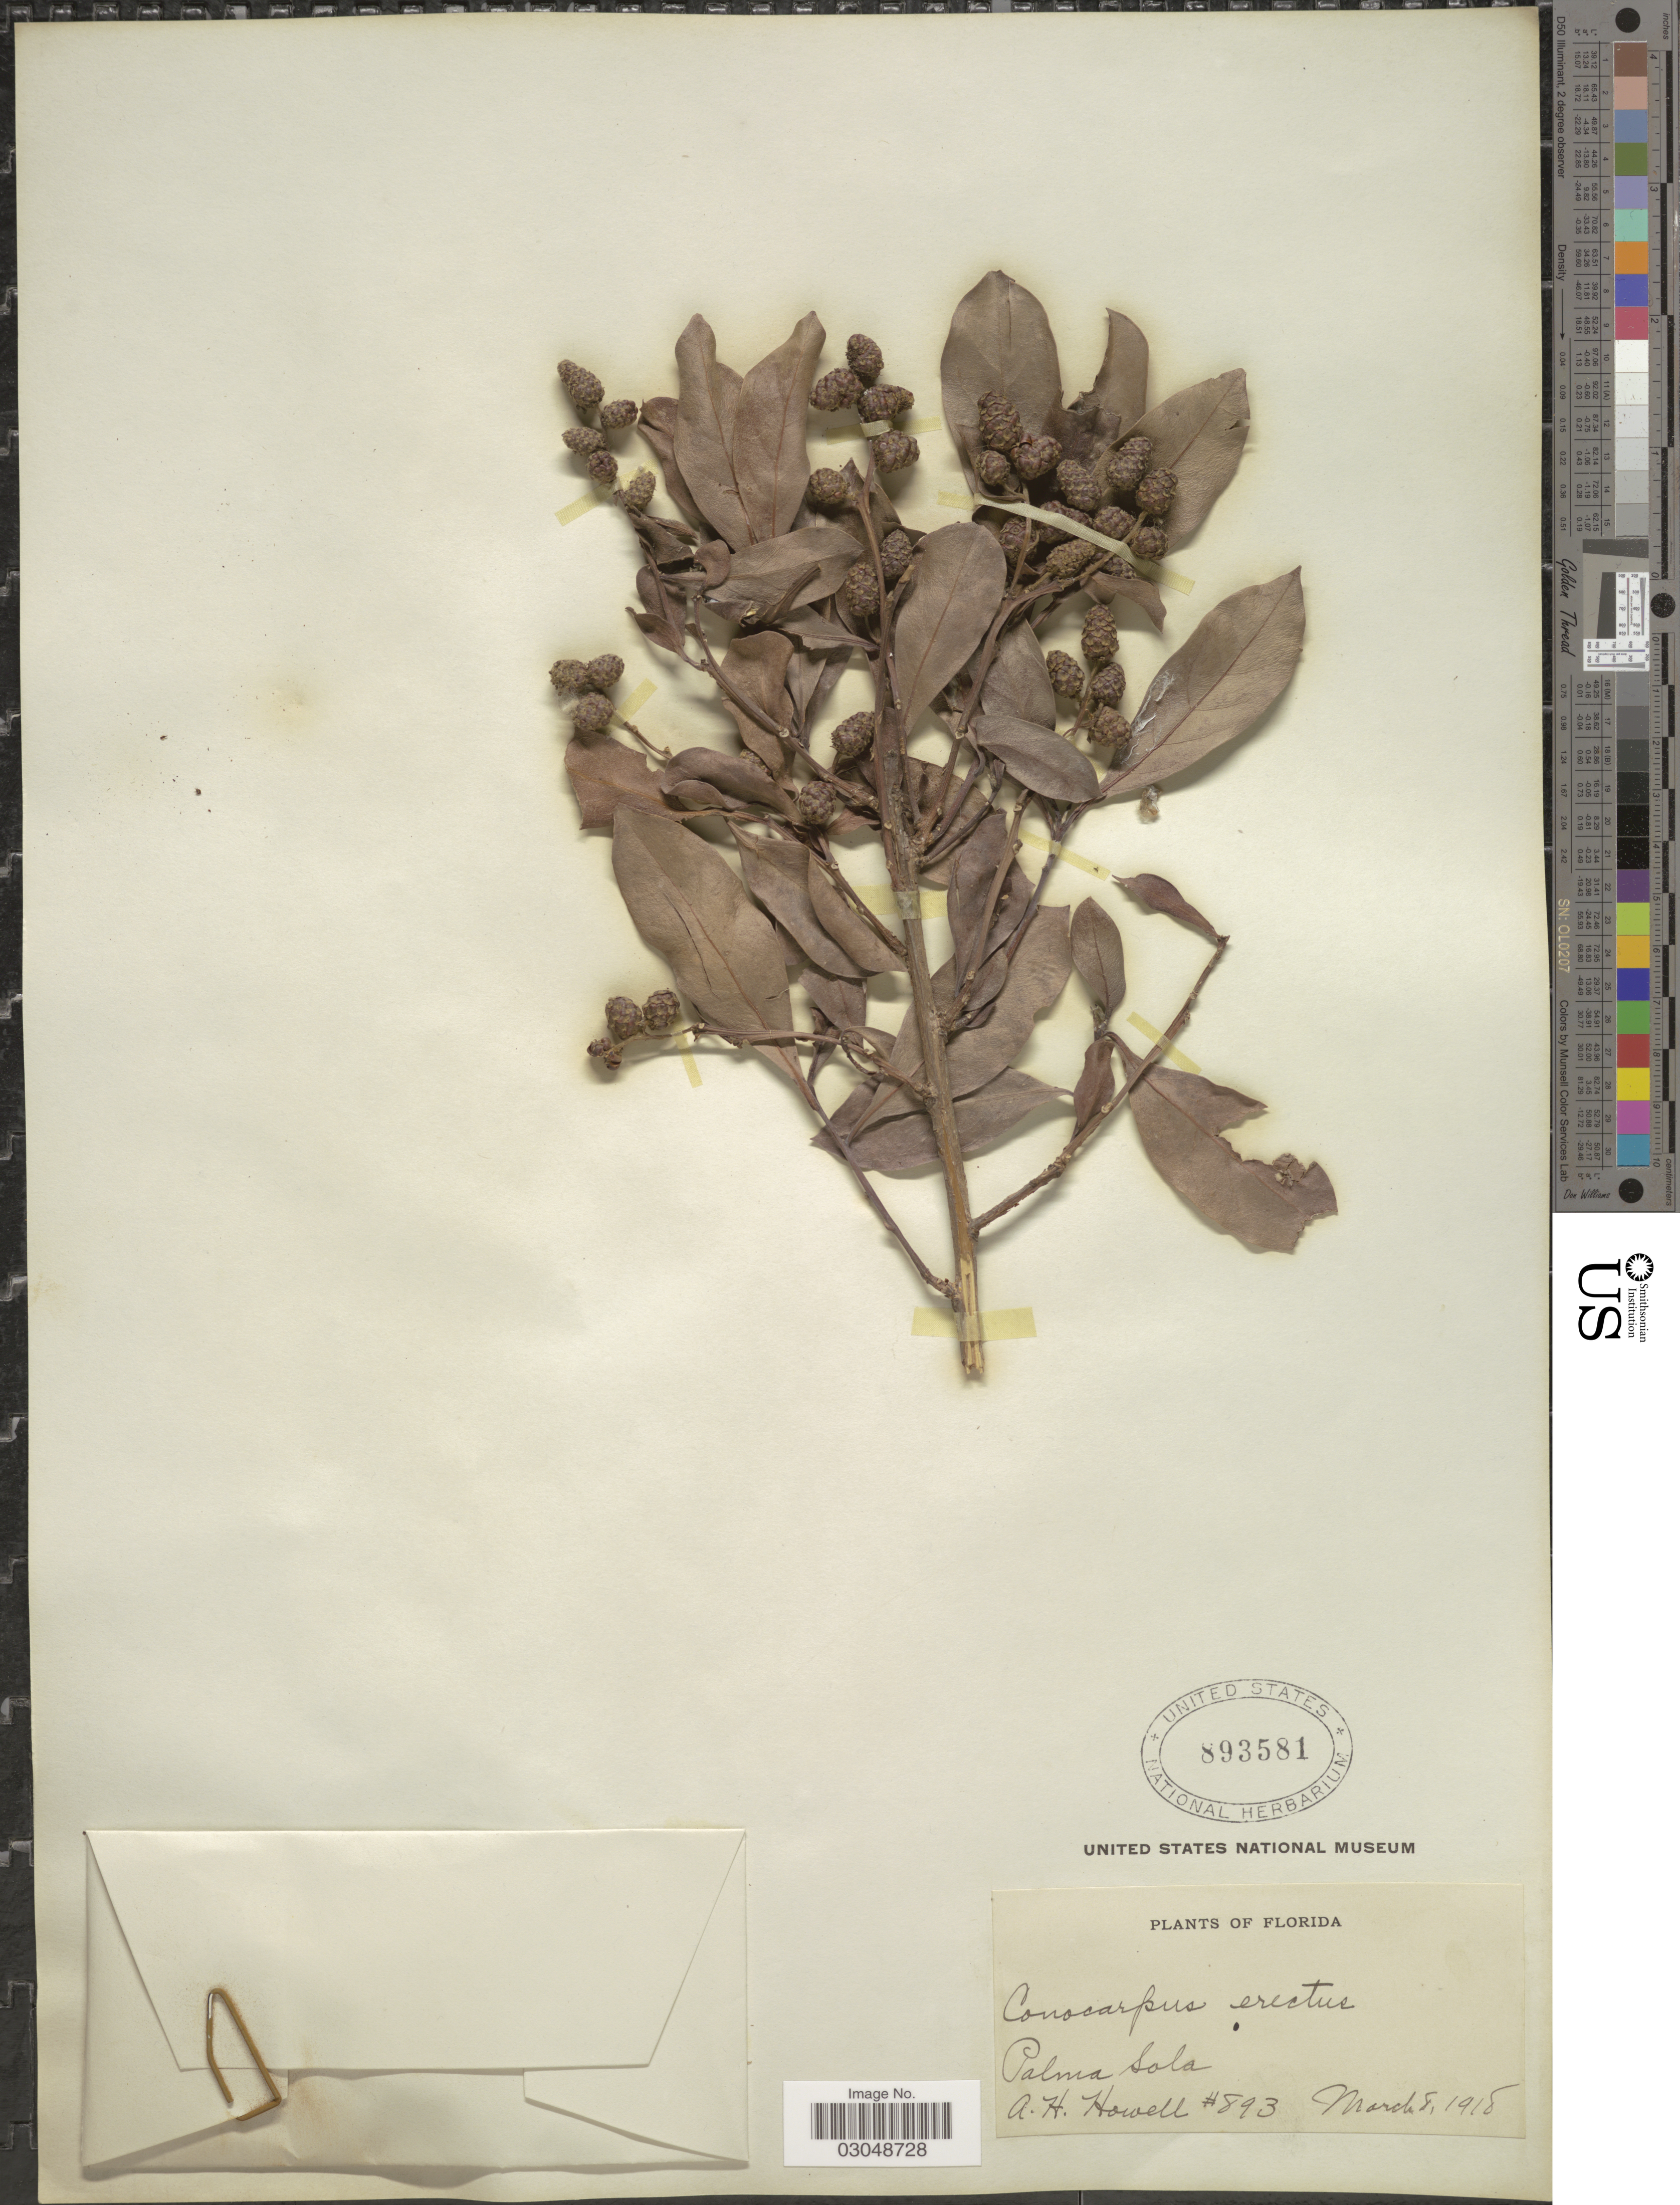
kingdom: Plantae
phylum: Tracheophyta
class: Magnoliopsida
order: Myrtales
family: Combretaceae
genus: Conocarpus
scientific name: Conocarpus erectus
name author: L.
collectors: A. Howell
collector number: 893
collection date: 1918-03-08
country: United States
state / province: Florida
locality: Palma Sola.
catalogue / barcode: US 893581